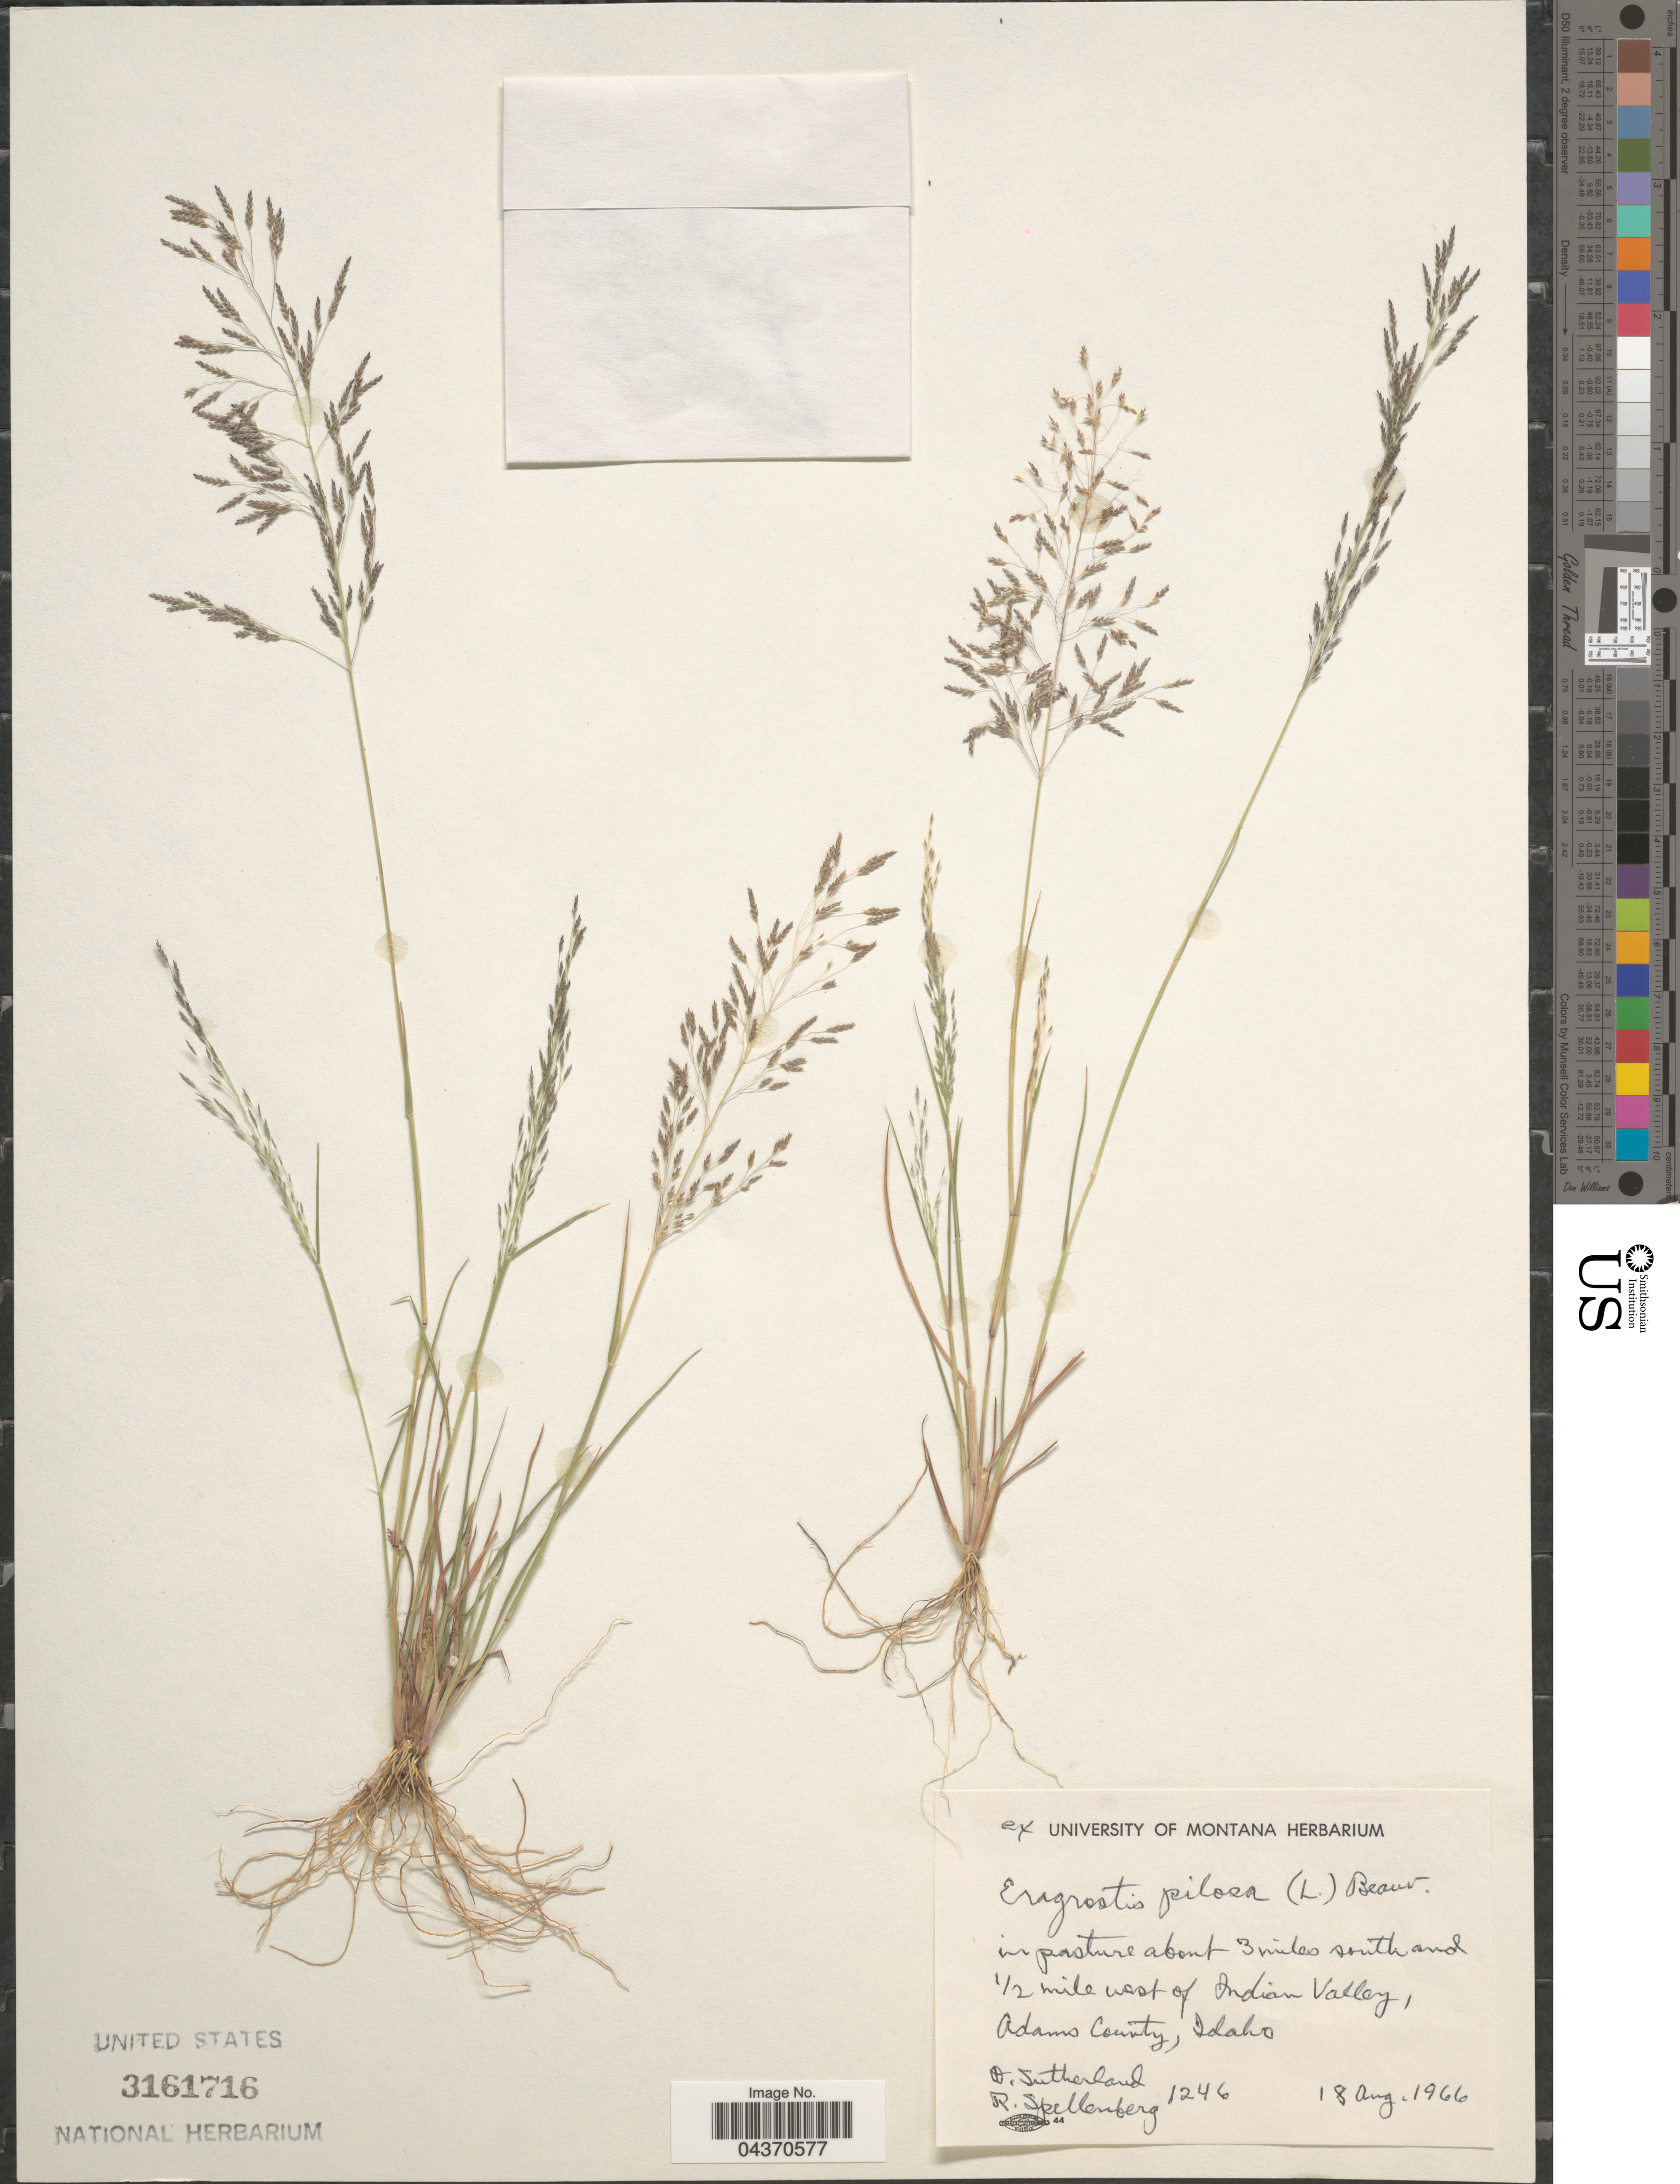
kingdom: Plantae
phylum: Tracheophyta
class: Liliopsida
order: Poales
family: Poaceae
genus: Eragrostis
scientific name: Eragrostis pilosa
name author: (L.) P. Beauv.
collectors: D. Sutherland & R. Spellenberg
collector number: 1246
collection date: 1966-08-18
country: United States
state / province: Idaho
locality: In pasture about 3 miles south and ½ mile west of Indian Valley, Adams County.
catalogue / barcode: US 3161716